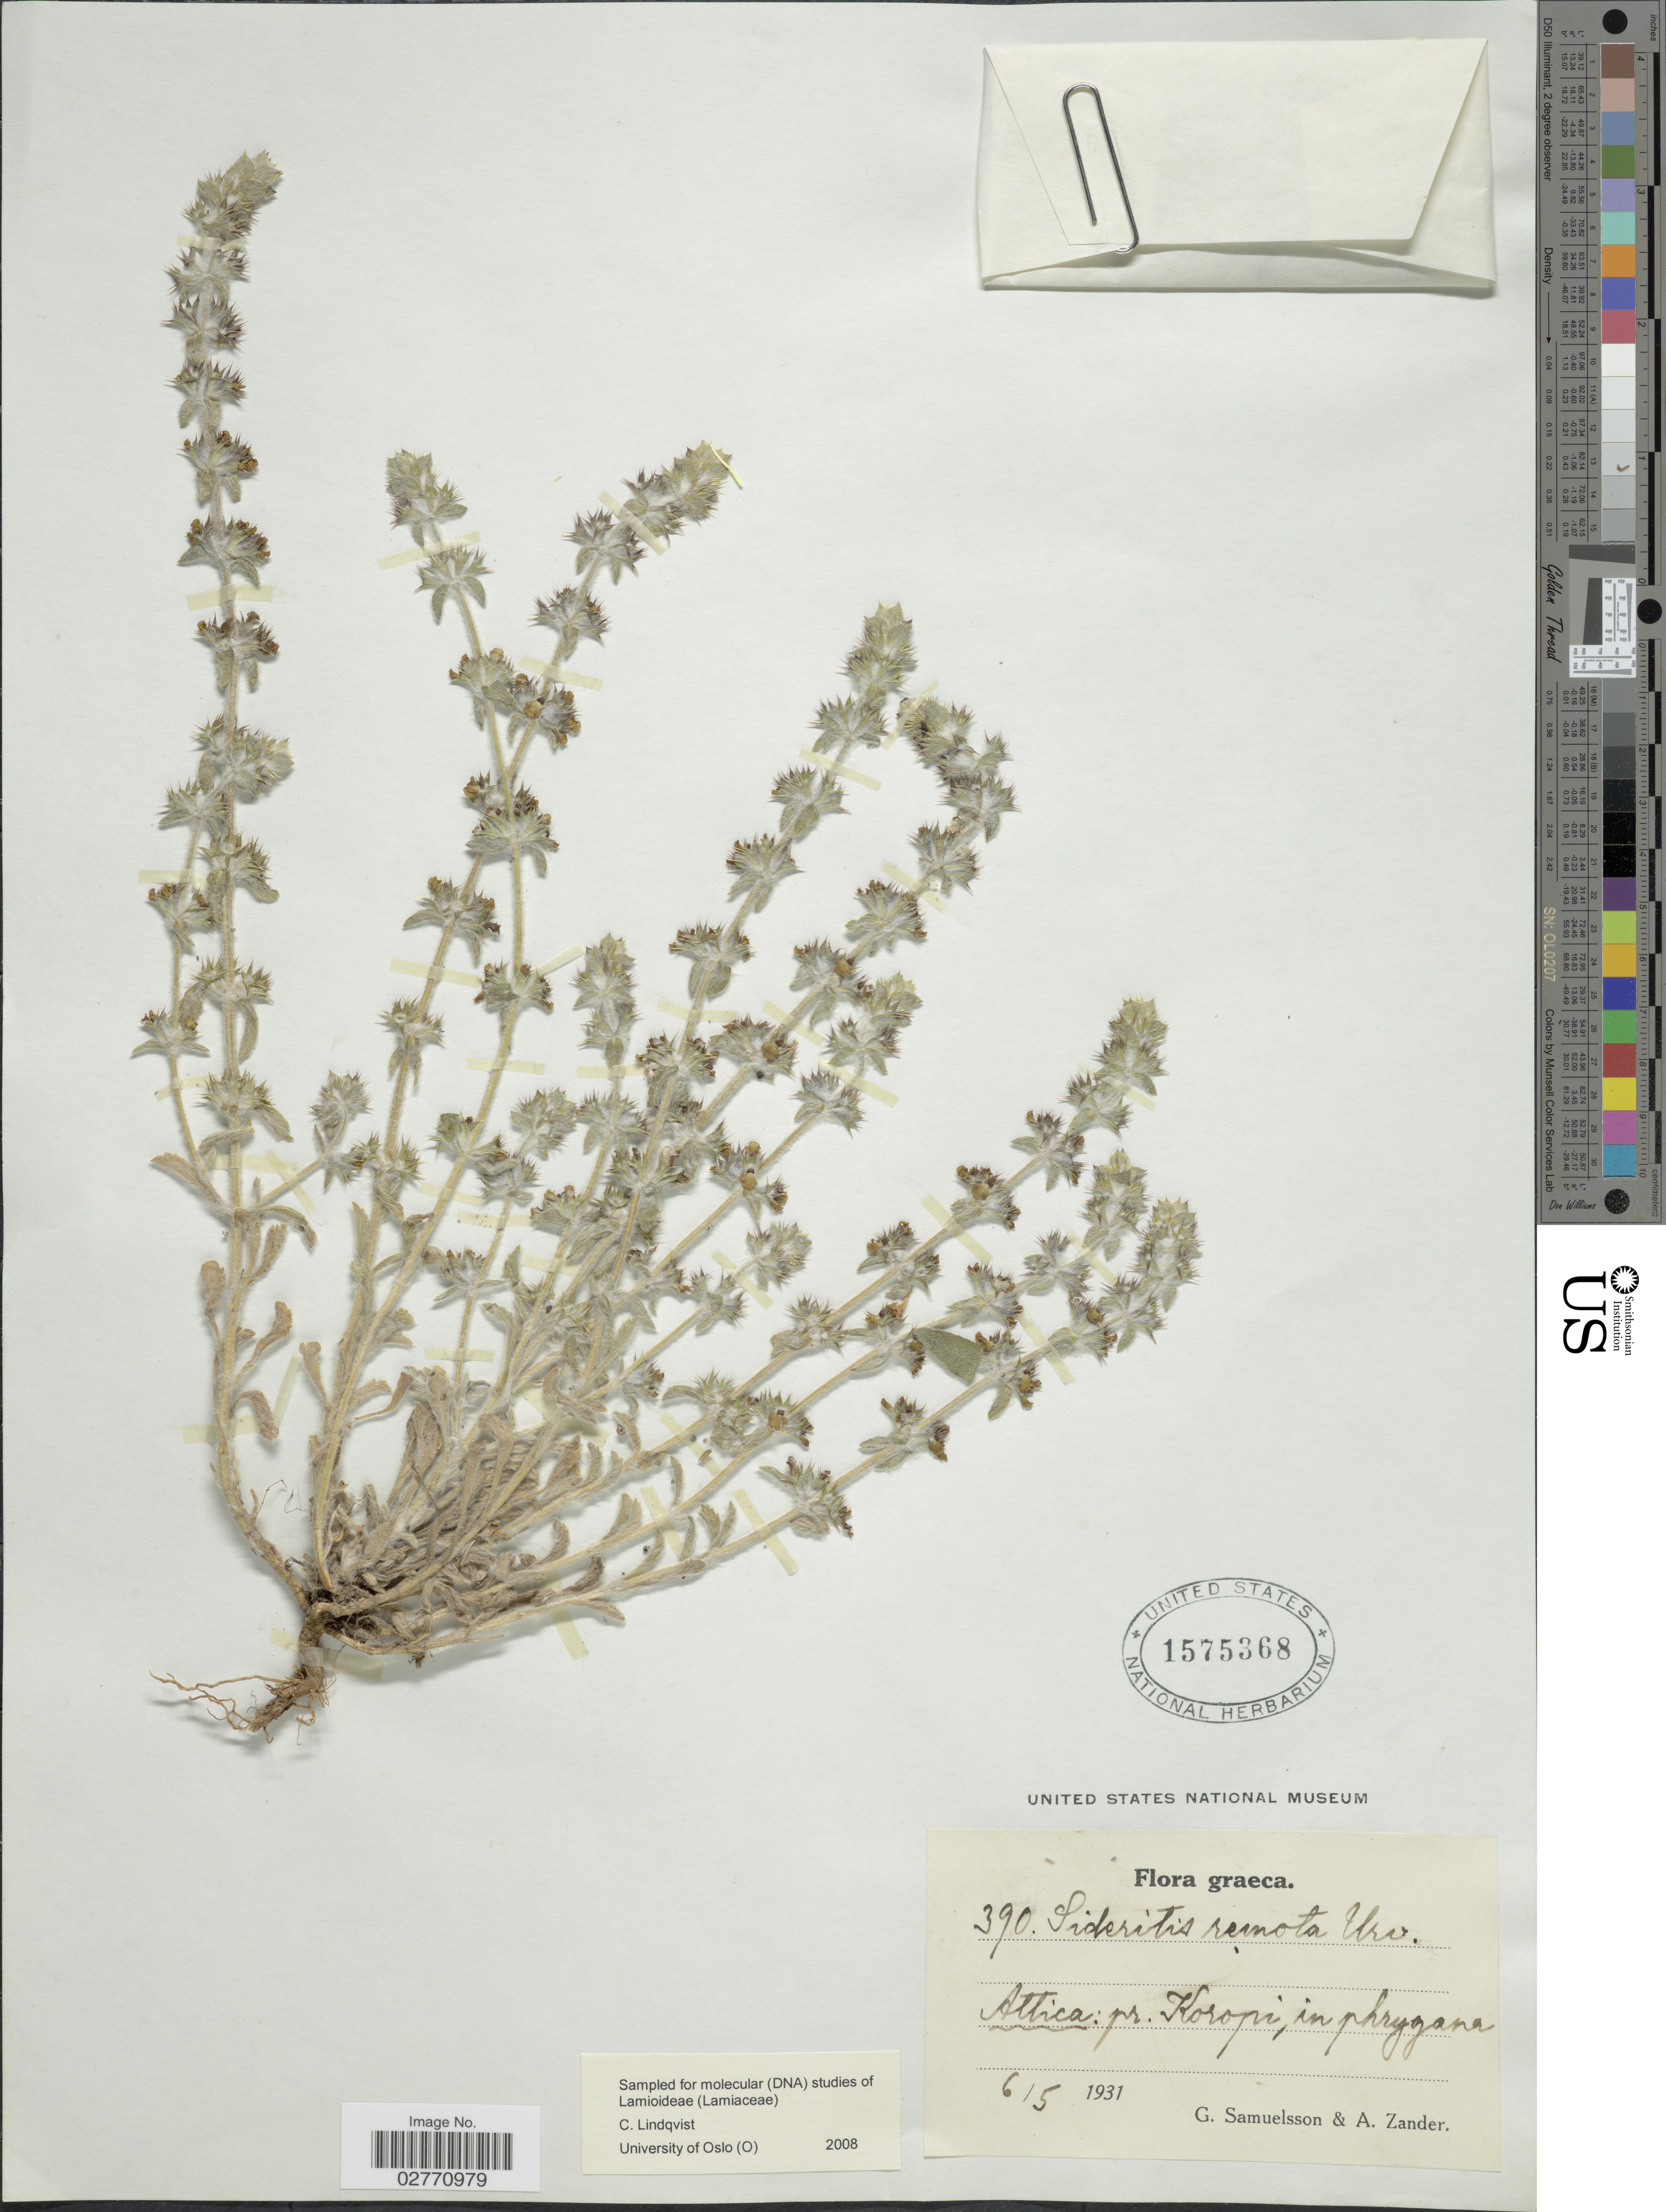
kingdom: Plantae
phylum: Tracheophyta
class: Magnoliopsida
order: Lamiales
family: Lamiaceae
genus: Sideritis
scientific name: Sideritis remota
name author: d'Urv.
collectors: G. Samuelsson & A. Zander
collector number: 390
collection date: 1931-05-06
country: Greece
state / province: Attica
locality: Pr: Koropi, in phrygana.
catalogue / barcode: US 1575368